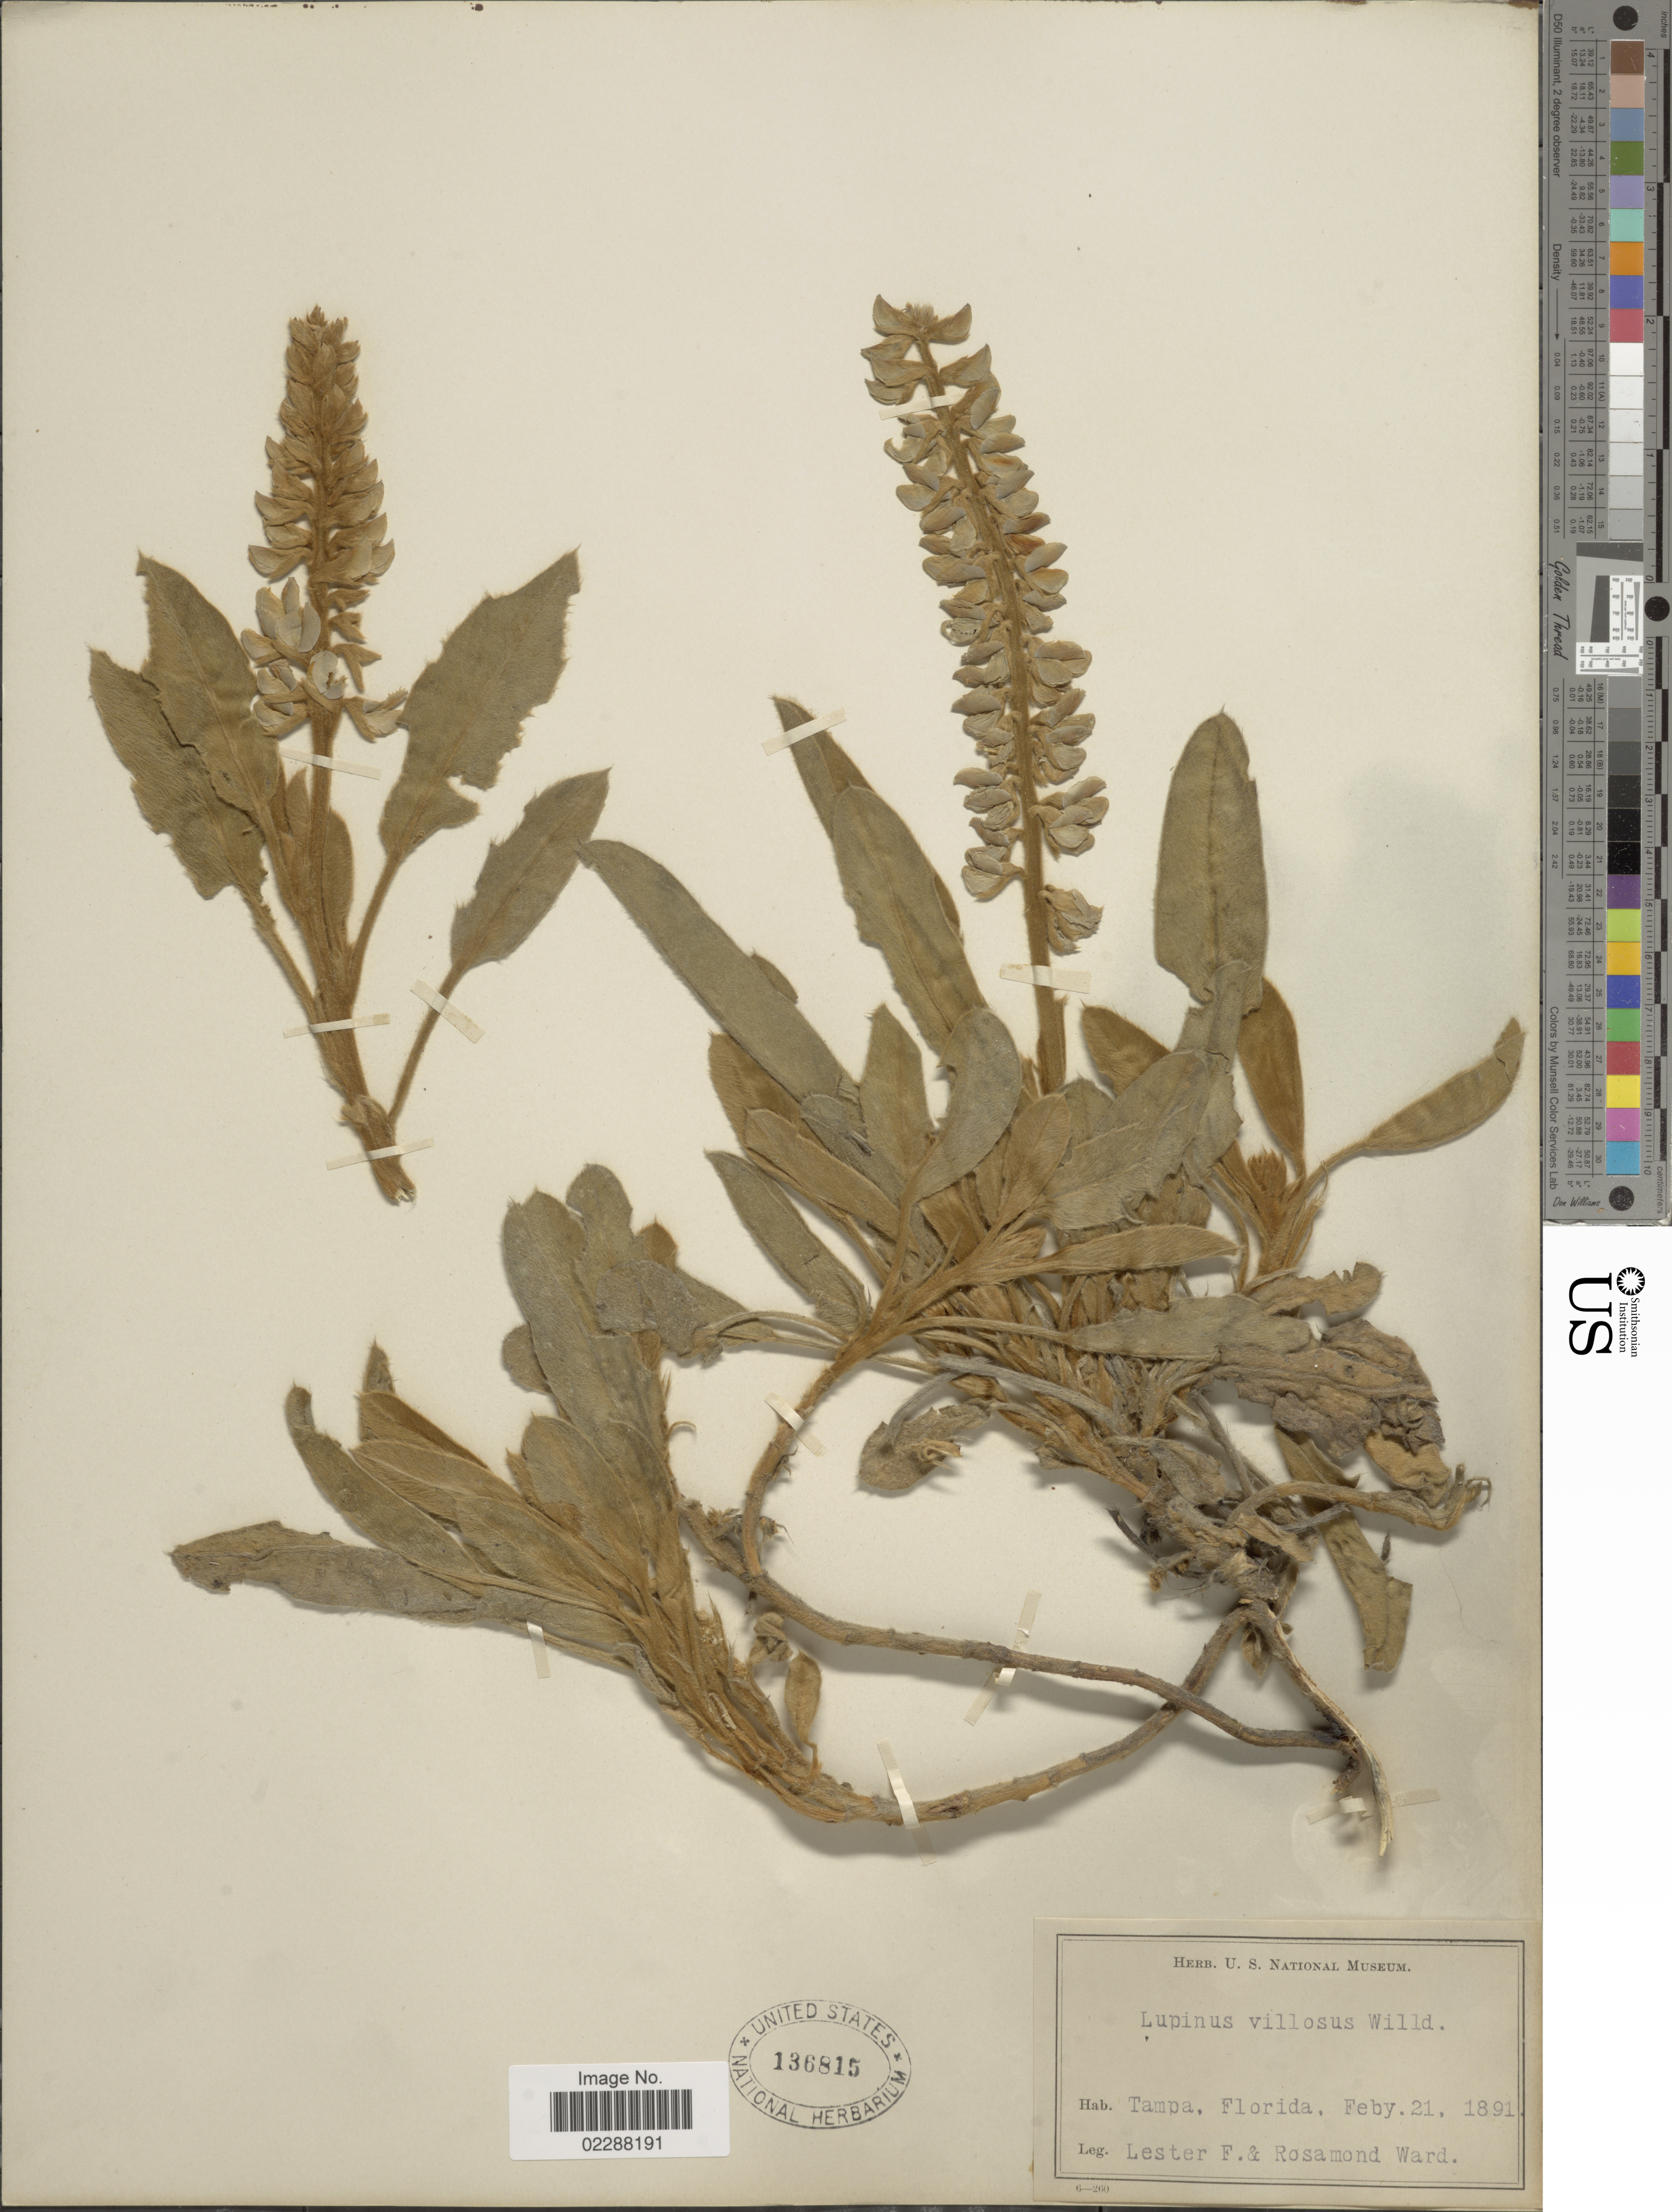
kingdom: Plantae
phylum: Tracheophyta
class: Magnoliopsida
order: Fabales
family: Fabaceae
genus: Lupinus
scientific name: Lupinus villosus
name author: Willd.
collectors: L. F. Ward & R. Ward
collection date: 1891-02-21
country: United States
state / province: Florida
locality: Tampa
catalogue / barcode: US 136815